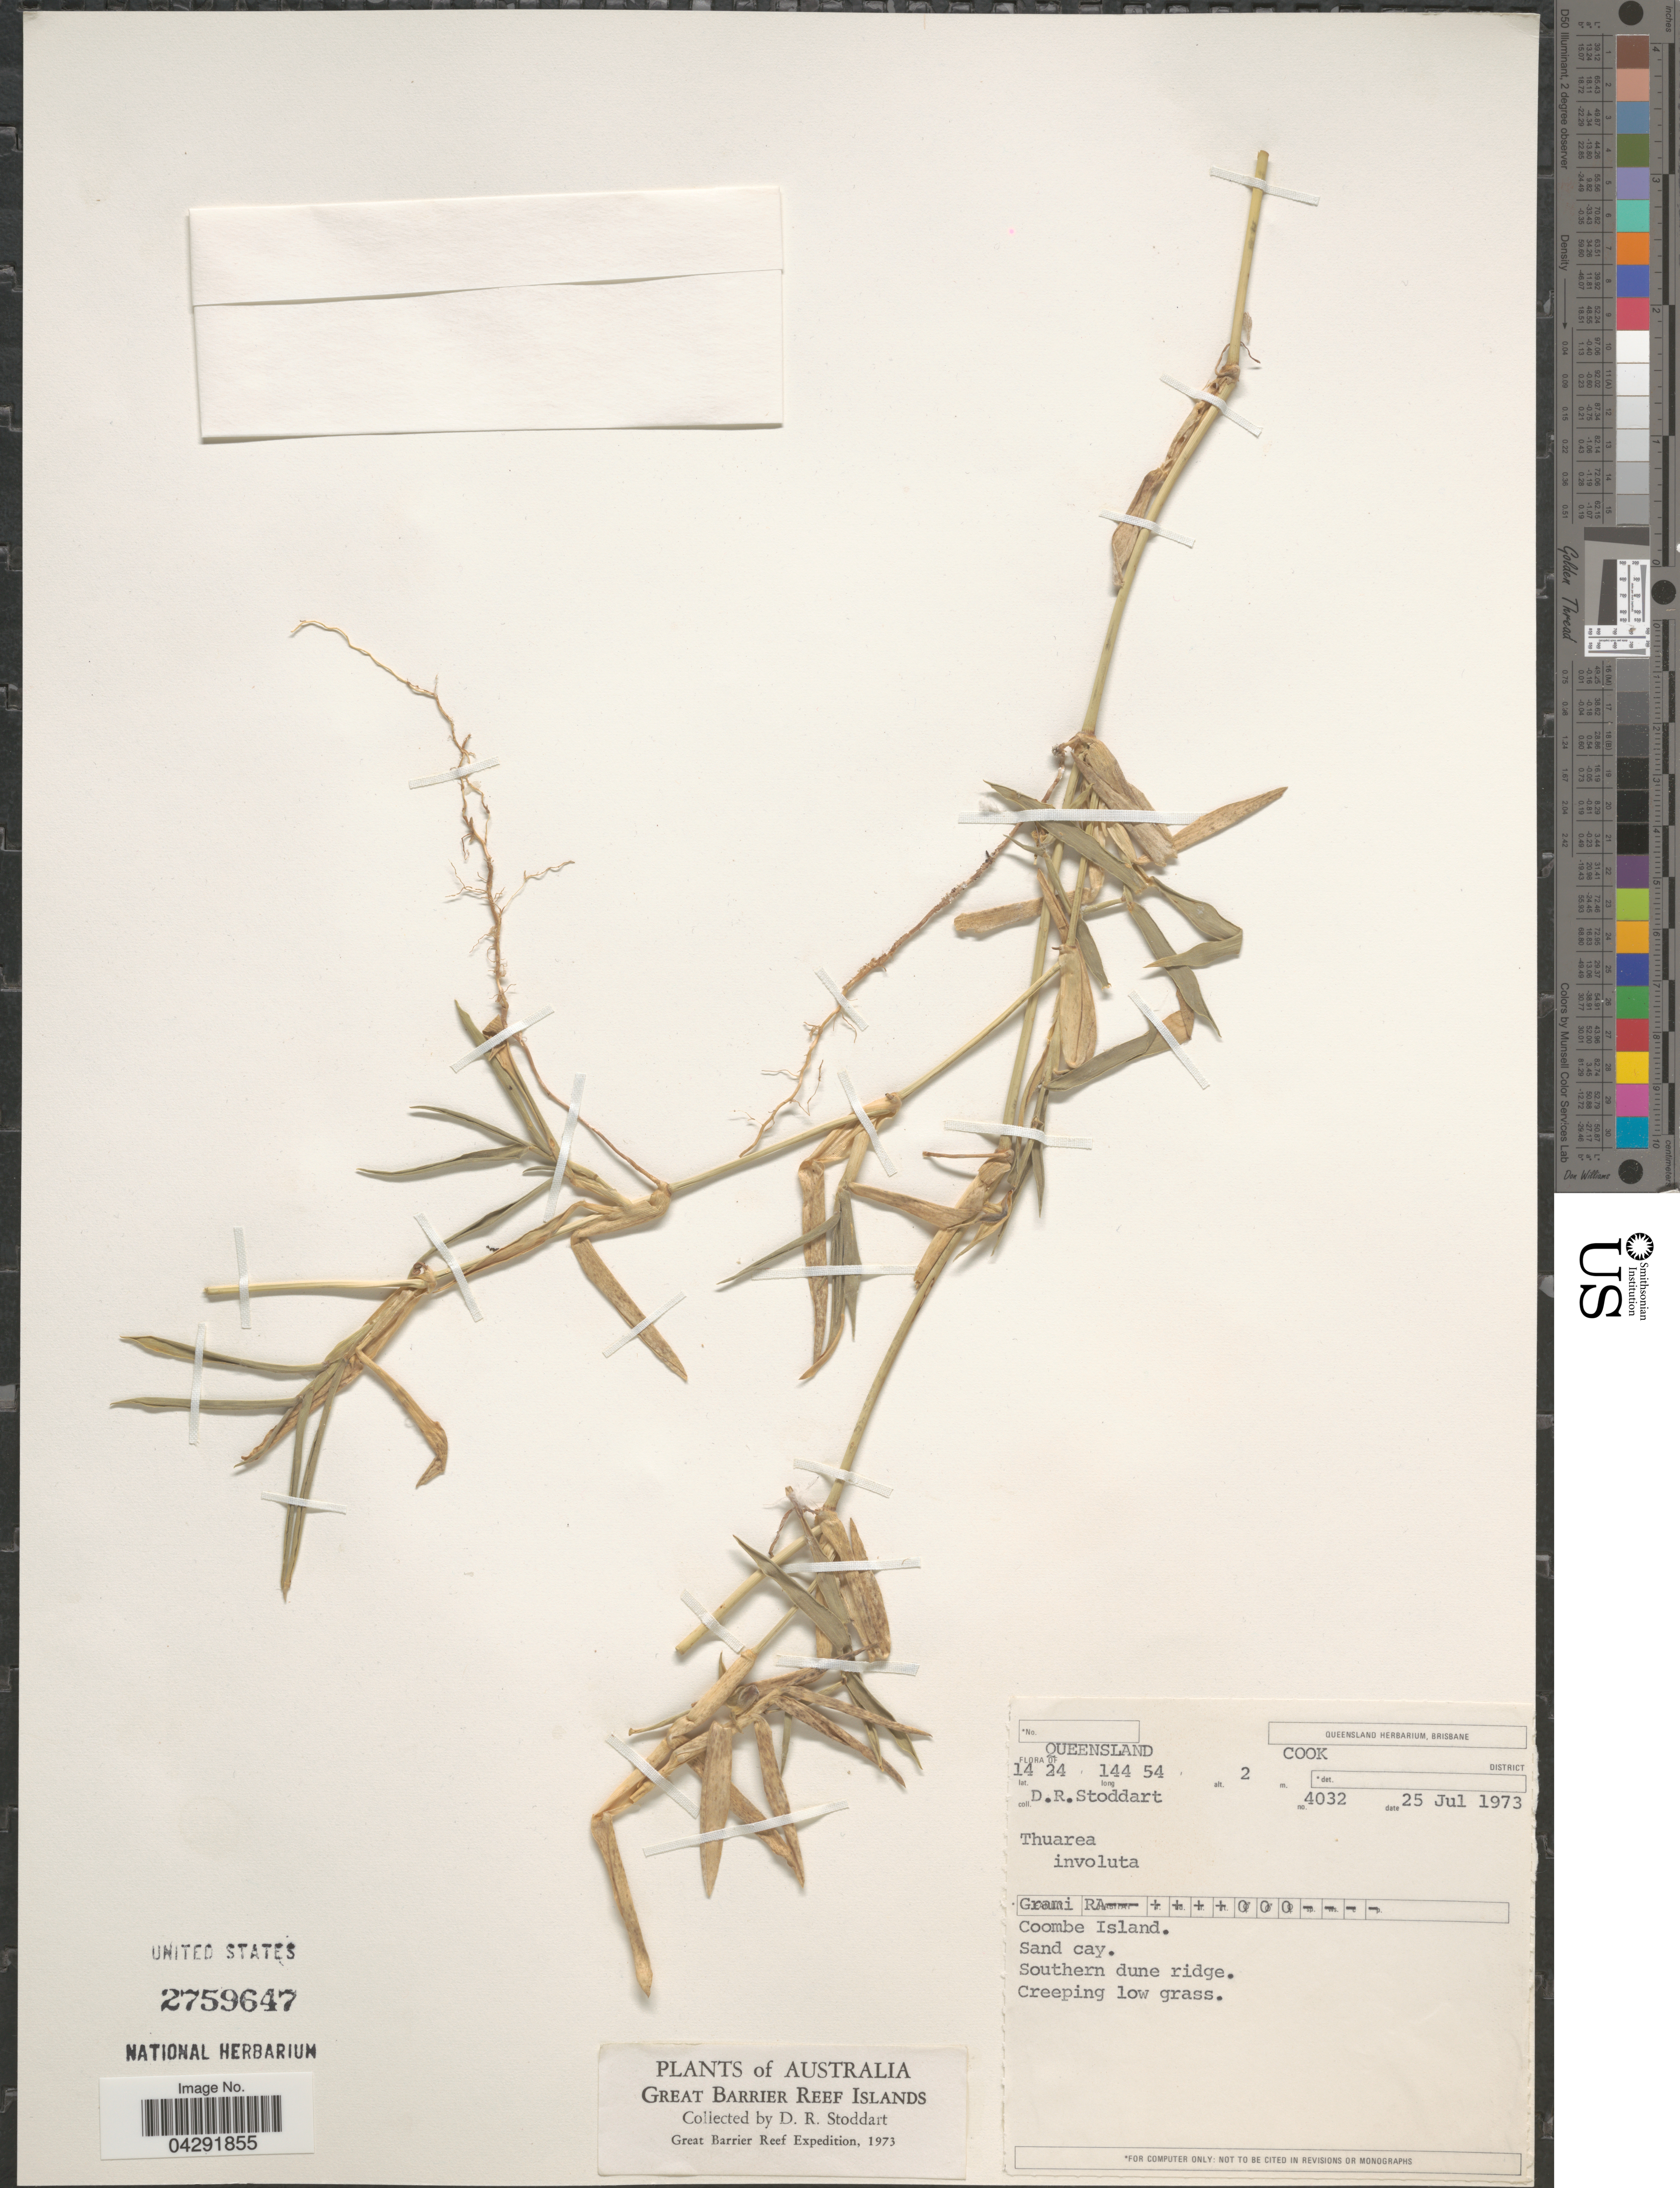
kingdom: Plantae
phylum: Tracheophyta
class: Liliopsida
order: Poales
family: Poaceae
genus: Thuarea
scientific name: Thuarea involuta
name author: (G. Forst.) R. Br. ex Sm.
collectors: D. R. Stoddart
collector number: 4032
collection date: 1973-07-25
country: Australia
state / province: Queensland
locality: Cook District. Coombe Island. Southern dune ridge. Great Barrier Reef Islands. Great Barrier Reef Expedition, 1973.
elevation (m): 2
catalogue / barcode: US 2759647